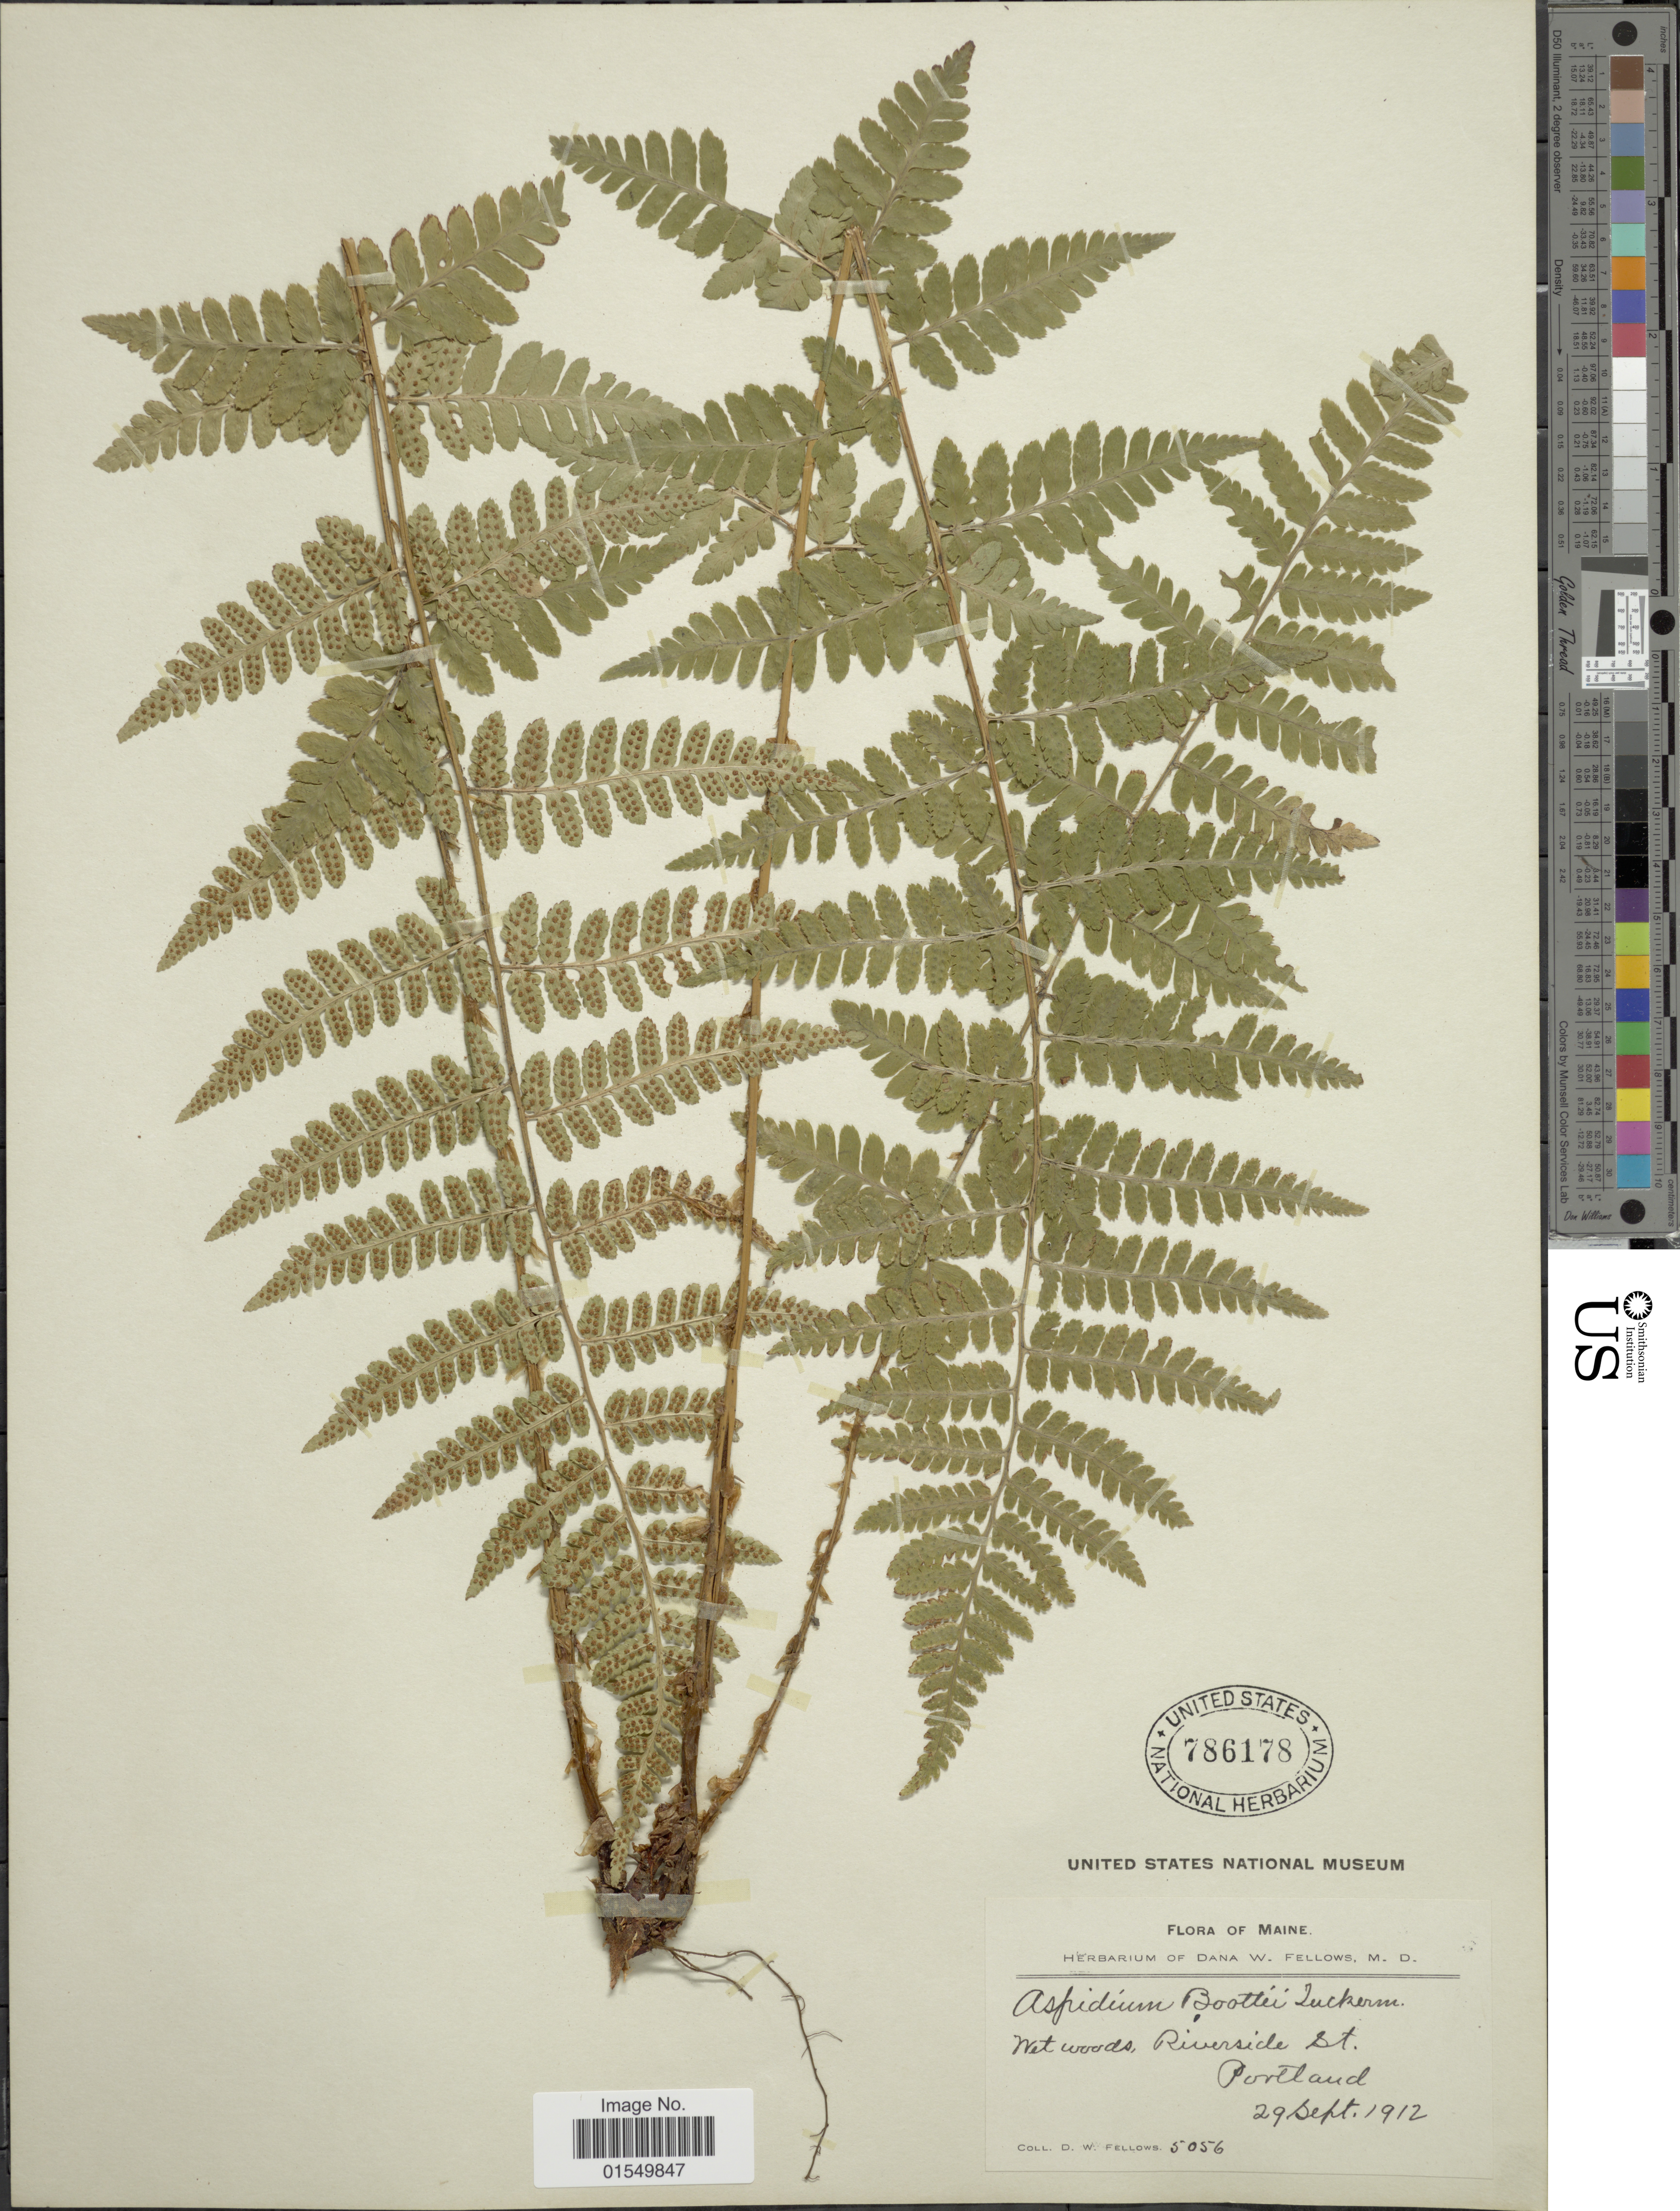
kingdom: Plantae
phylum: Tracheophyta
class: Polypodiopsida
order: Polypodiales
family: Dryopteridaceae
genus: Dryopteris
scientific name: Dryopteris x boottii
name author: Underw.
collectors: D. W. Fellows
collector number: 5056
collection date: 1912-09-29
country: United States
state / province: Maine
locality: Riverside St. Portland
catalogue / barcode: US 786178